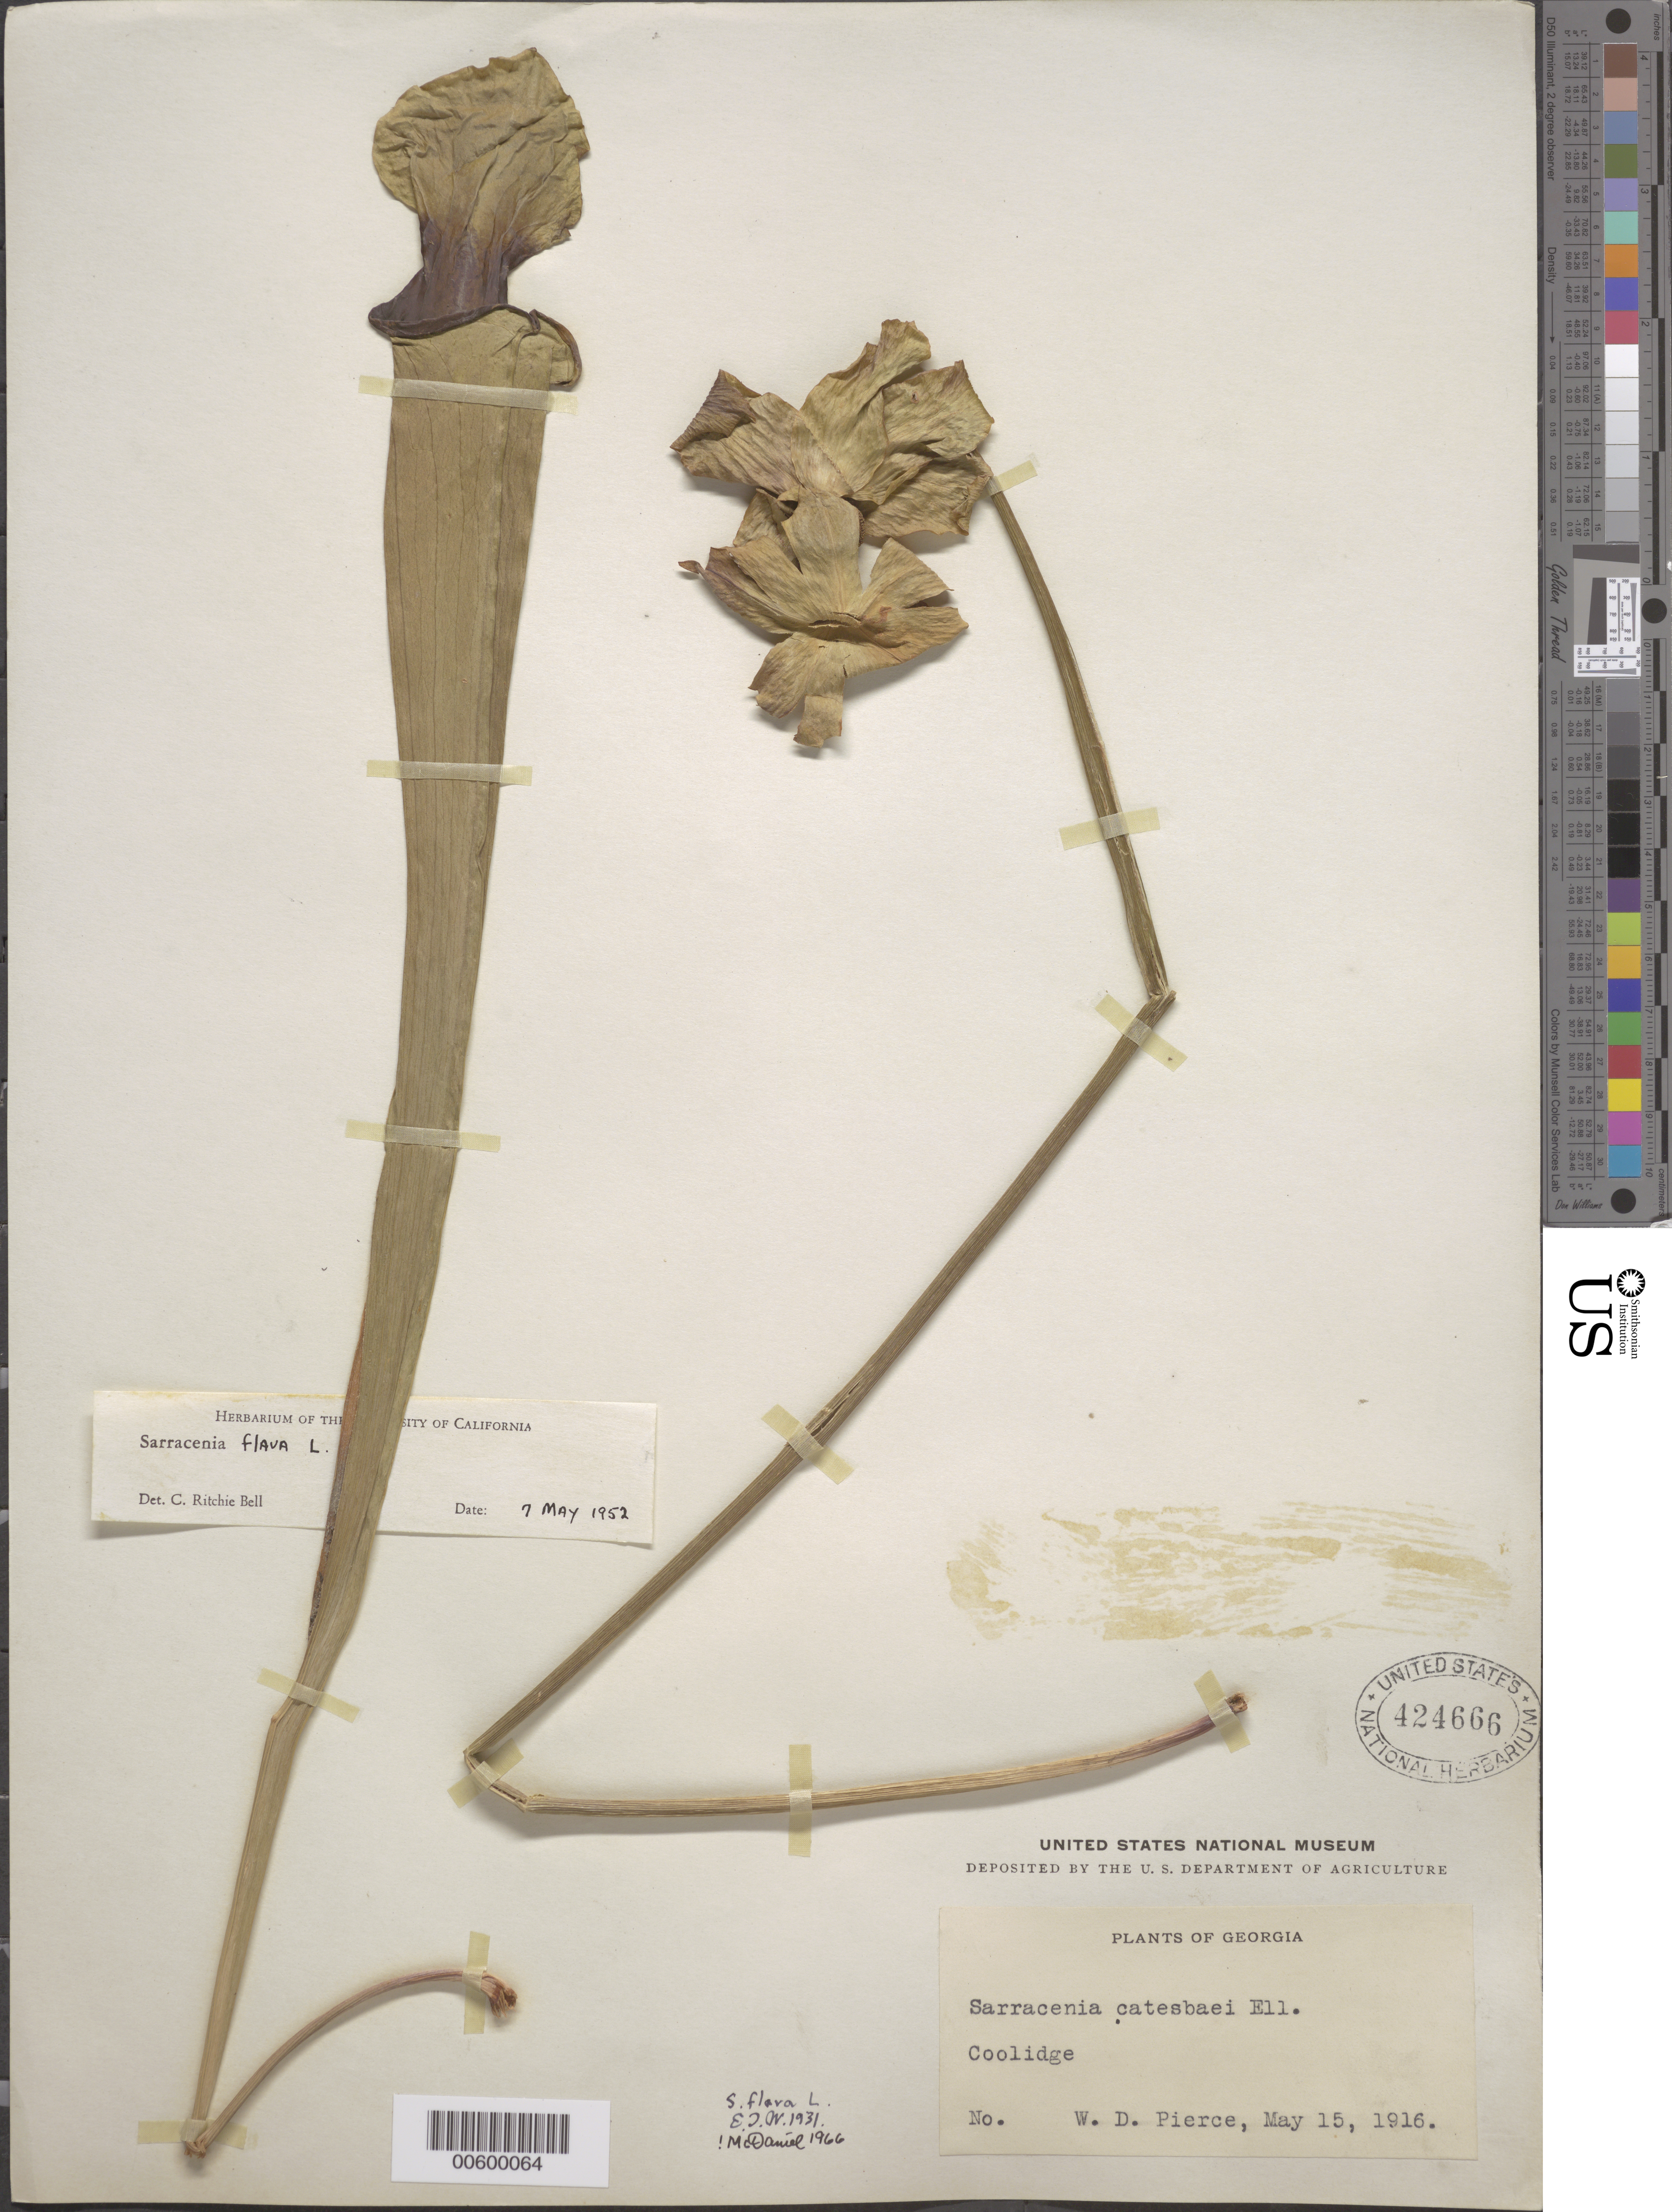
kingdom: Plantae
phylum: Tracheophyta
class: Magnoliopsida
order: Ericales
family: Sarraceniaceae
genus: Sarracenia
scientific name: Sarracenia flava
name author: L.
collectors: W. Pierce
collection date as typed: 15 May 1916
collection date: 1916-05-15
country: United States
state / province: Georgia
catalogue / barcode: US 424666